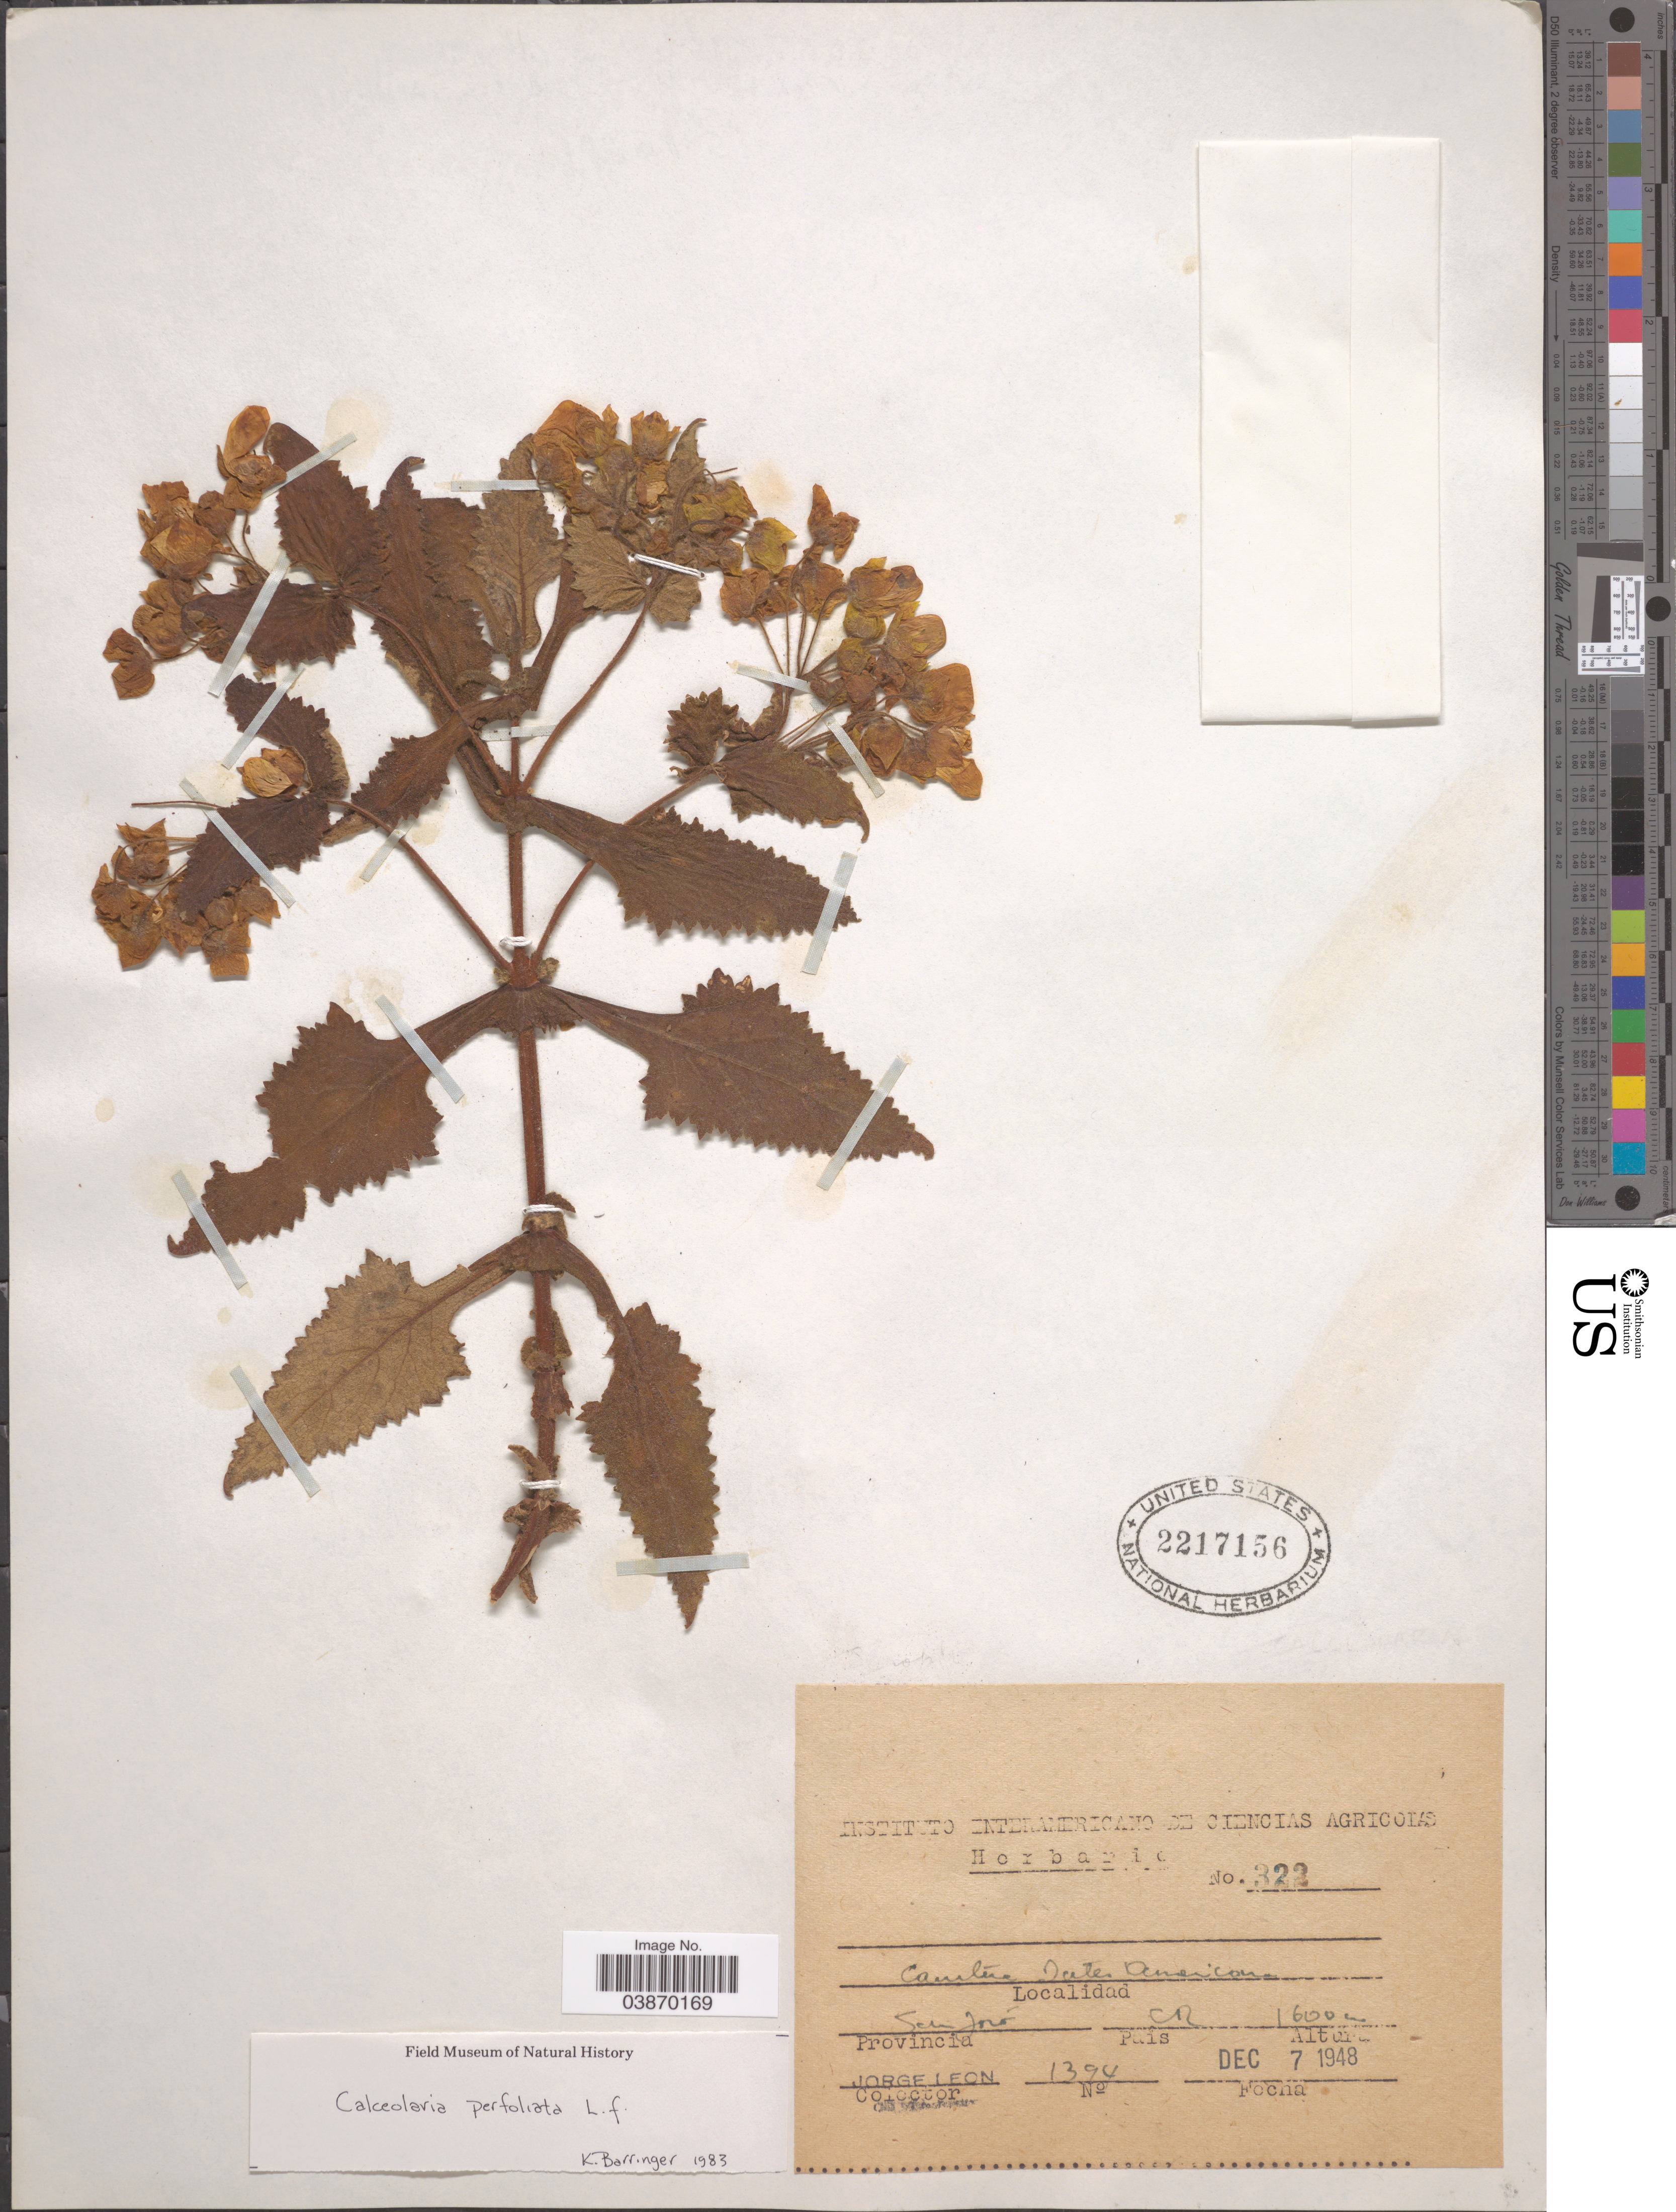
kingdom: Plantae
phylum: Tracheophyta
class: Magnoliopsida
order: Lamiales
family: Calceolariaceae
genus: Calceolaria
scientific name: Calceolaria perfoliata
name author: L. f.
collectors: J. León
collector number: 322/1394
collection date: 1948-12-07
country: Costa Rica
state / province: San José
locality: Carretera Inter Americana.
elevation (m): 1600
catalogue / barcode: US 2217156